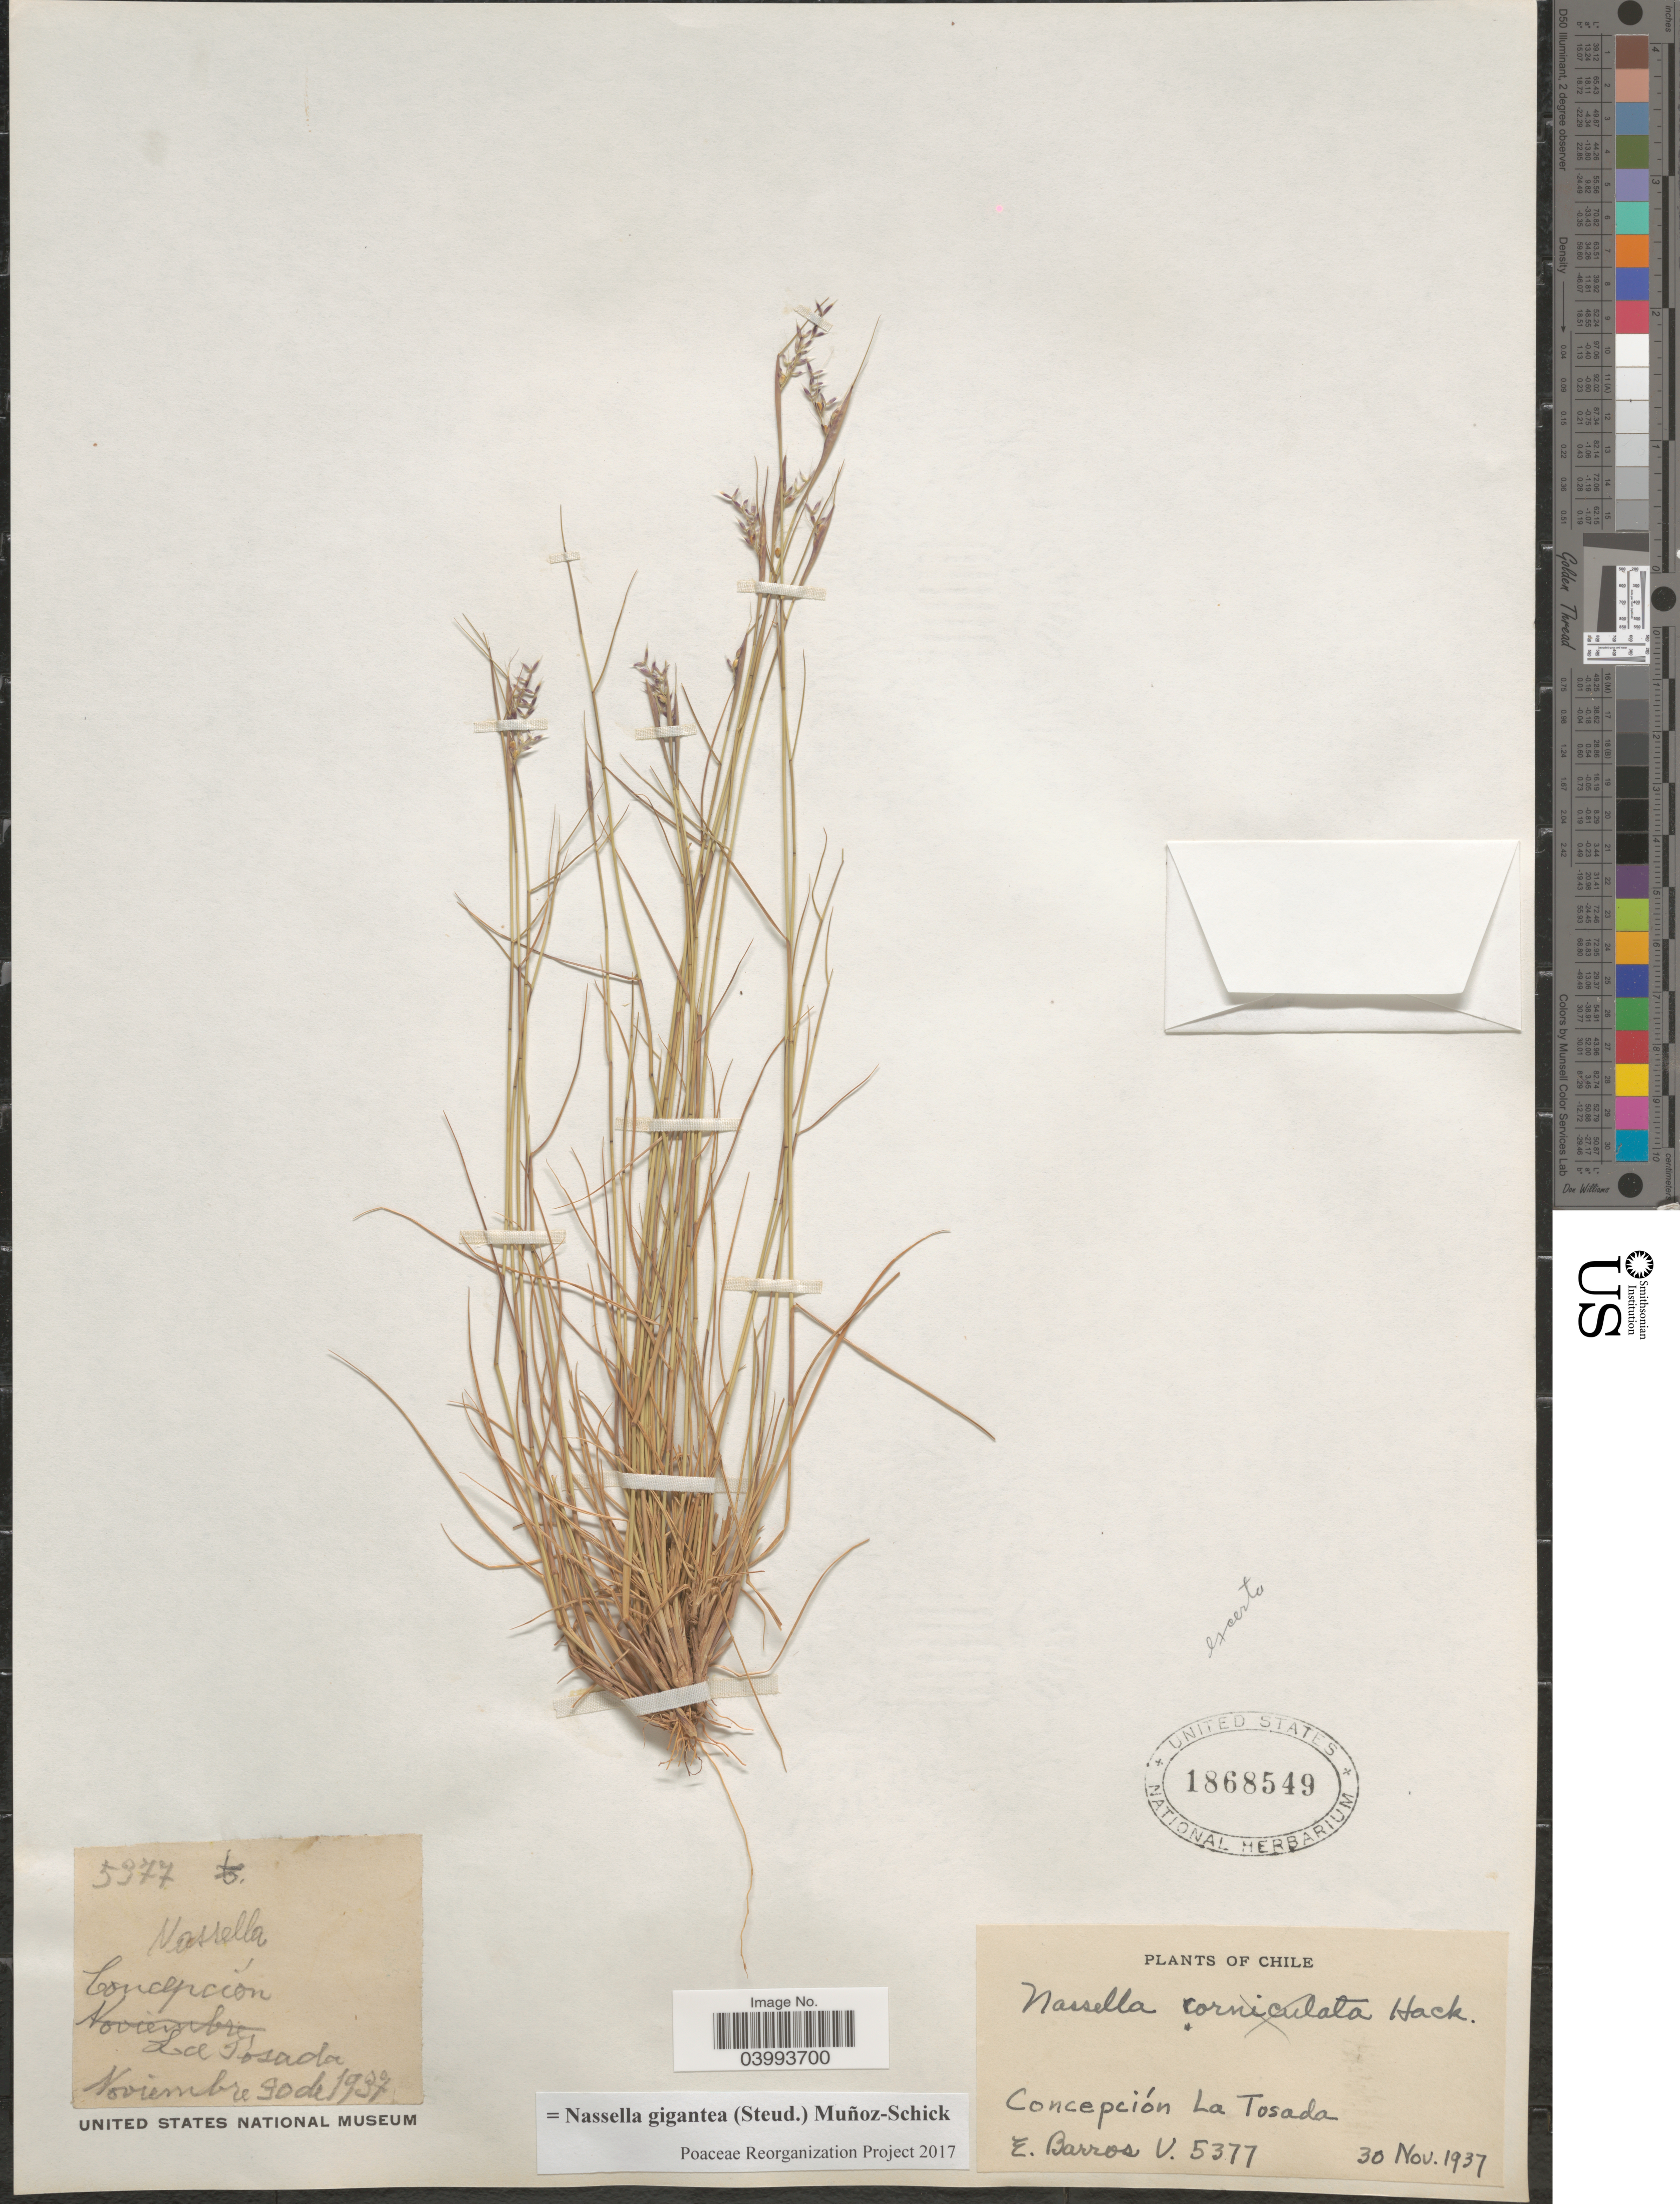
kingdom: Plantae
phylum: Tracheophyta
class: Liliopsida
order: Poales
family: Poaceae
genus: Nassella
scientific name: Nassella gigantea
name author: (Steud.) Muñoz-Schick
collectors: E. Barros V.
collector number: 5377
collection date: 1937-11-30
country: Chile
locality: Concepción. La Tosada.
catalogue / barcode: US 1868549